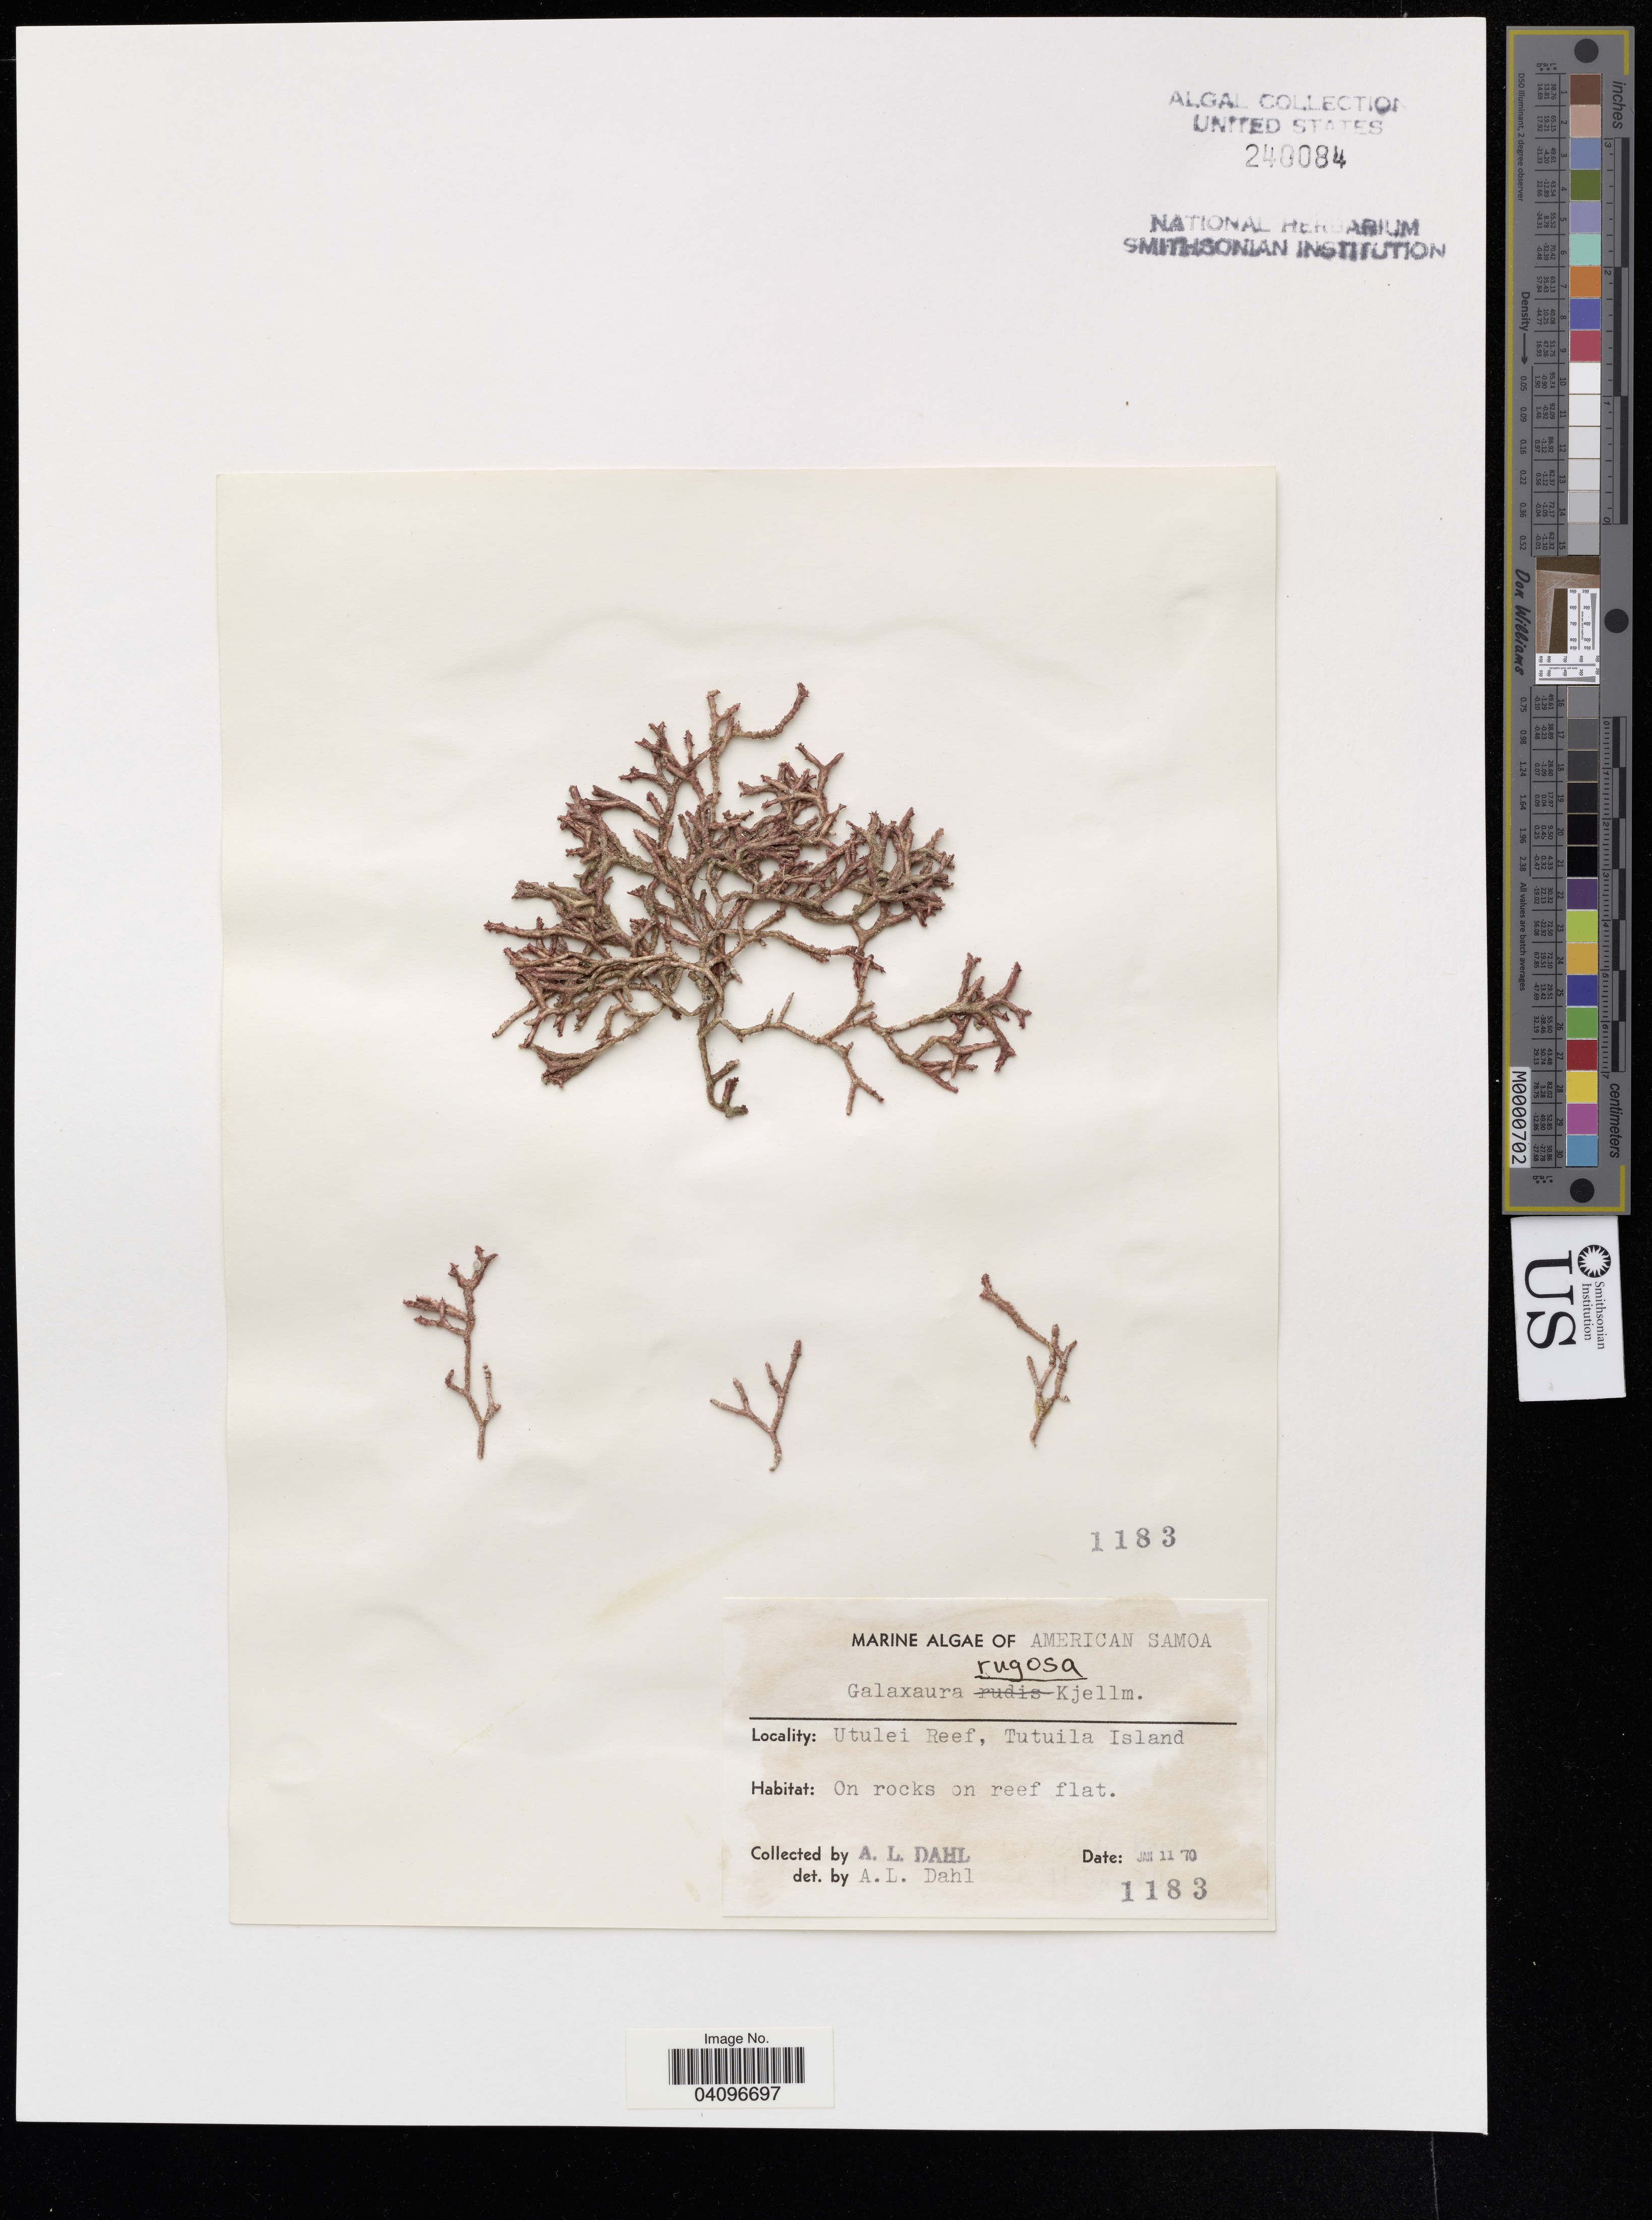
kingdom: Plantae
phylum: Rhodophyta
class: Florideophyceae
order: Nemaliales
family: Galaxauraceae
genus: Galaxaura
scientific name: Galaxaura rugosa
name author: (Ellis & Sol.) J.V.Lamouroux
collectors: A. Dahl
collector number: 1183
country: American Samoa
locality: Utulei Reef, Tutuila Island.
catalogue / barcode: US 240084